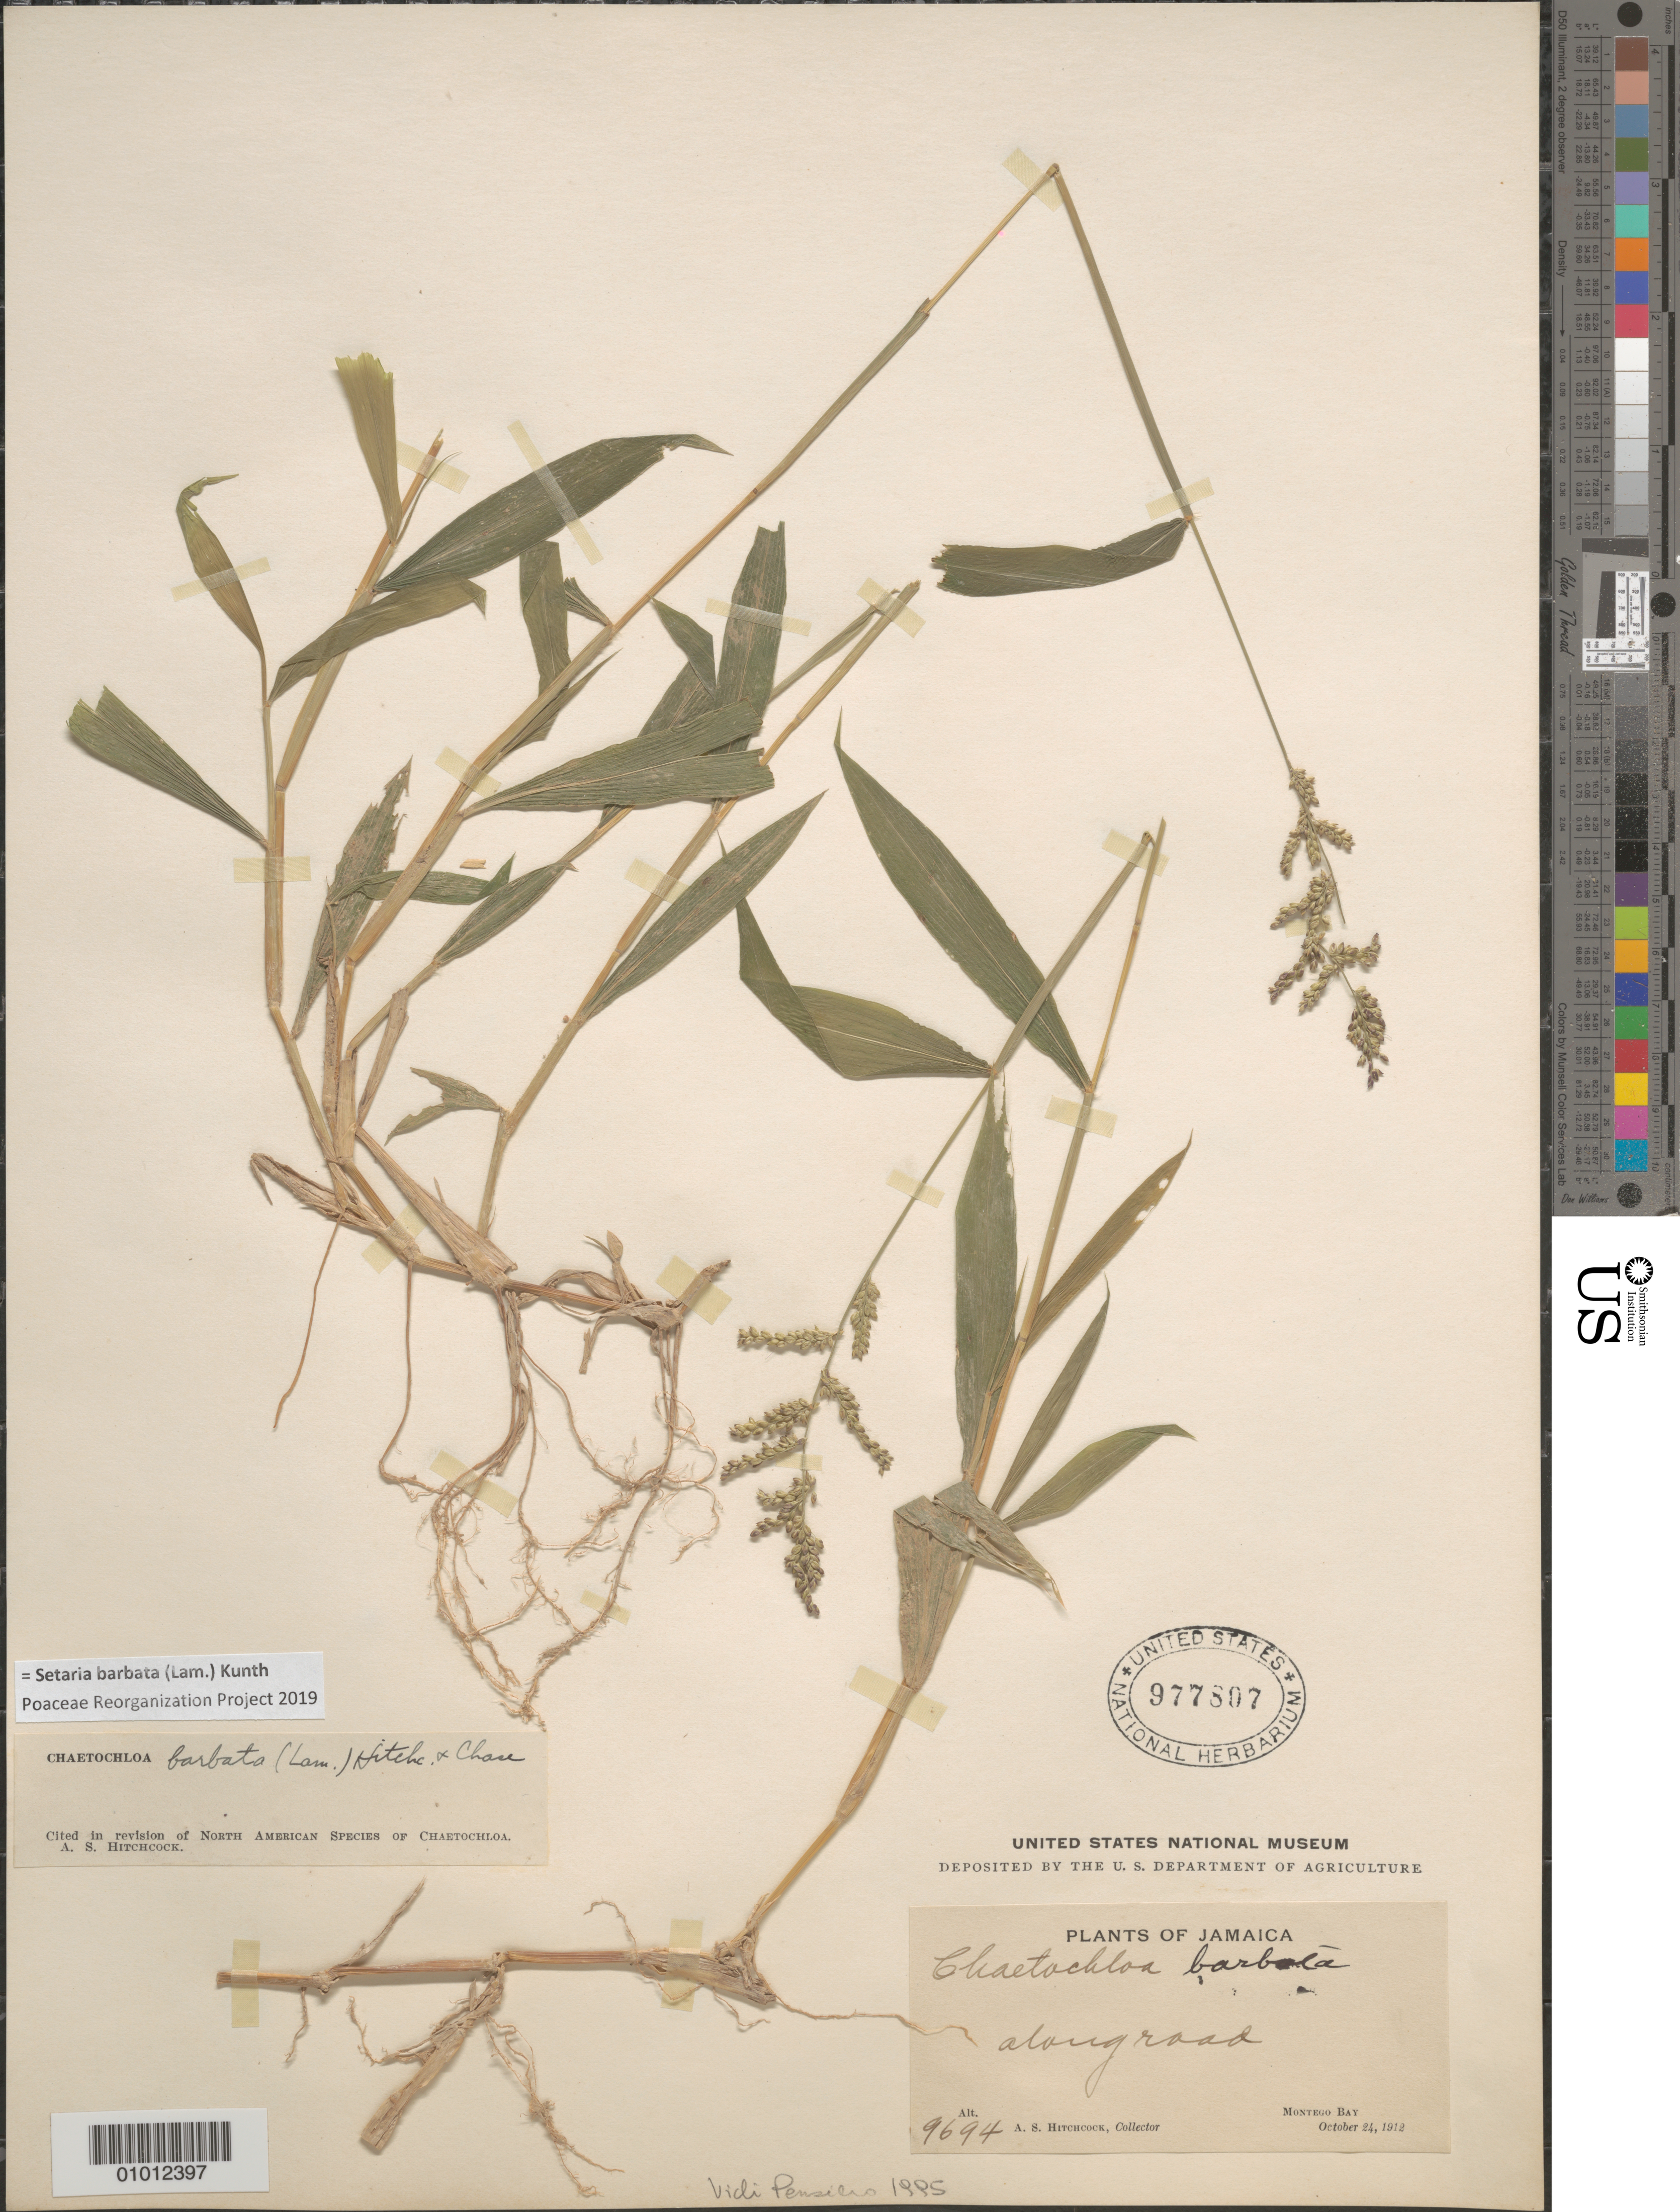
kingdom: Plantae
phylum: Tracheophyta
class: Liliopsida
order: Poales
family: Poaceae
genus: Setaria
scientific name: Setaria barbata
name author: (Lam.) Kunth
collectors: A. S. Hitchcock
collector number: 9694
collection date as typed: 24 Oct 1912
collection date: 1912-10-24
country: Jamaica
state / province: Saint James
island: Jamaica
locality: Montego Bay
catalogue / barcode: US 977807